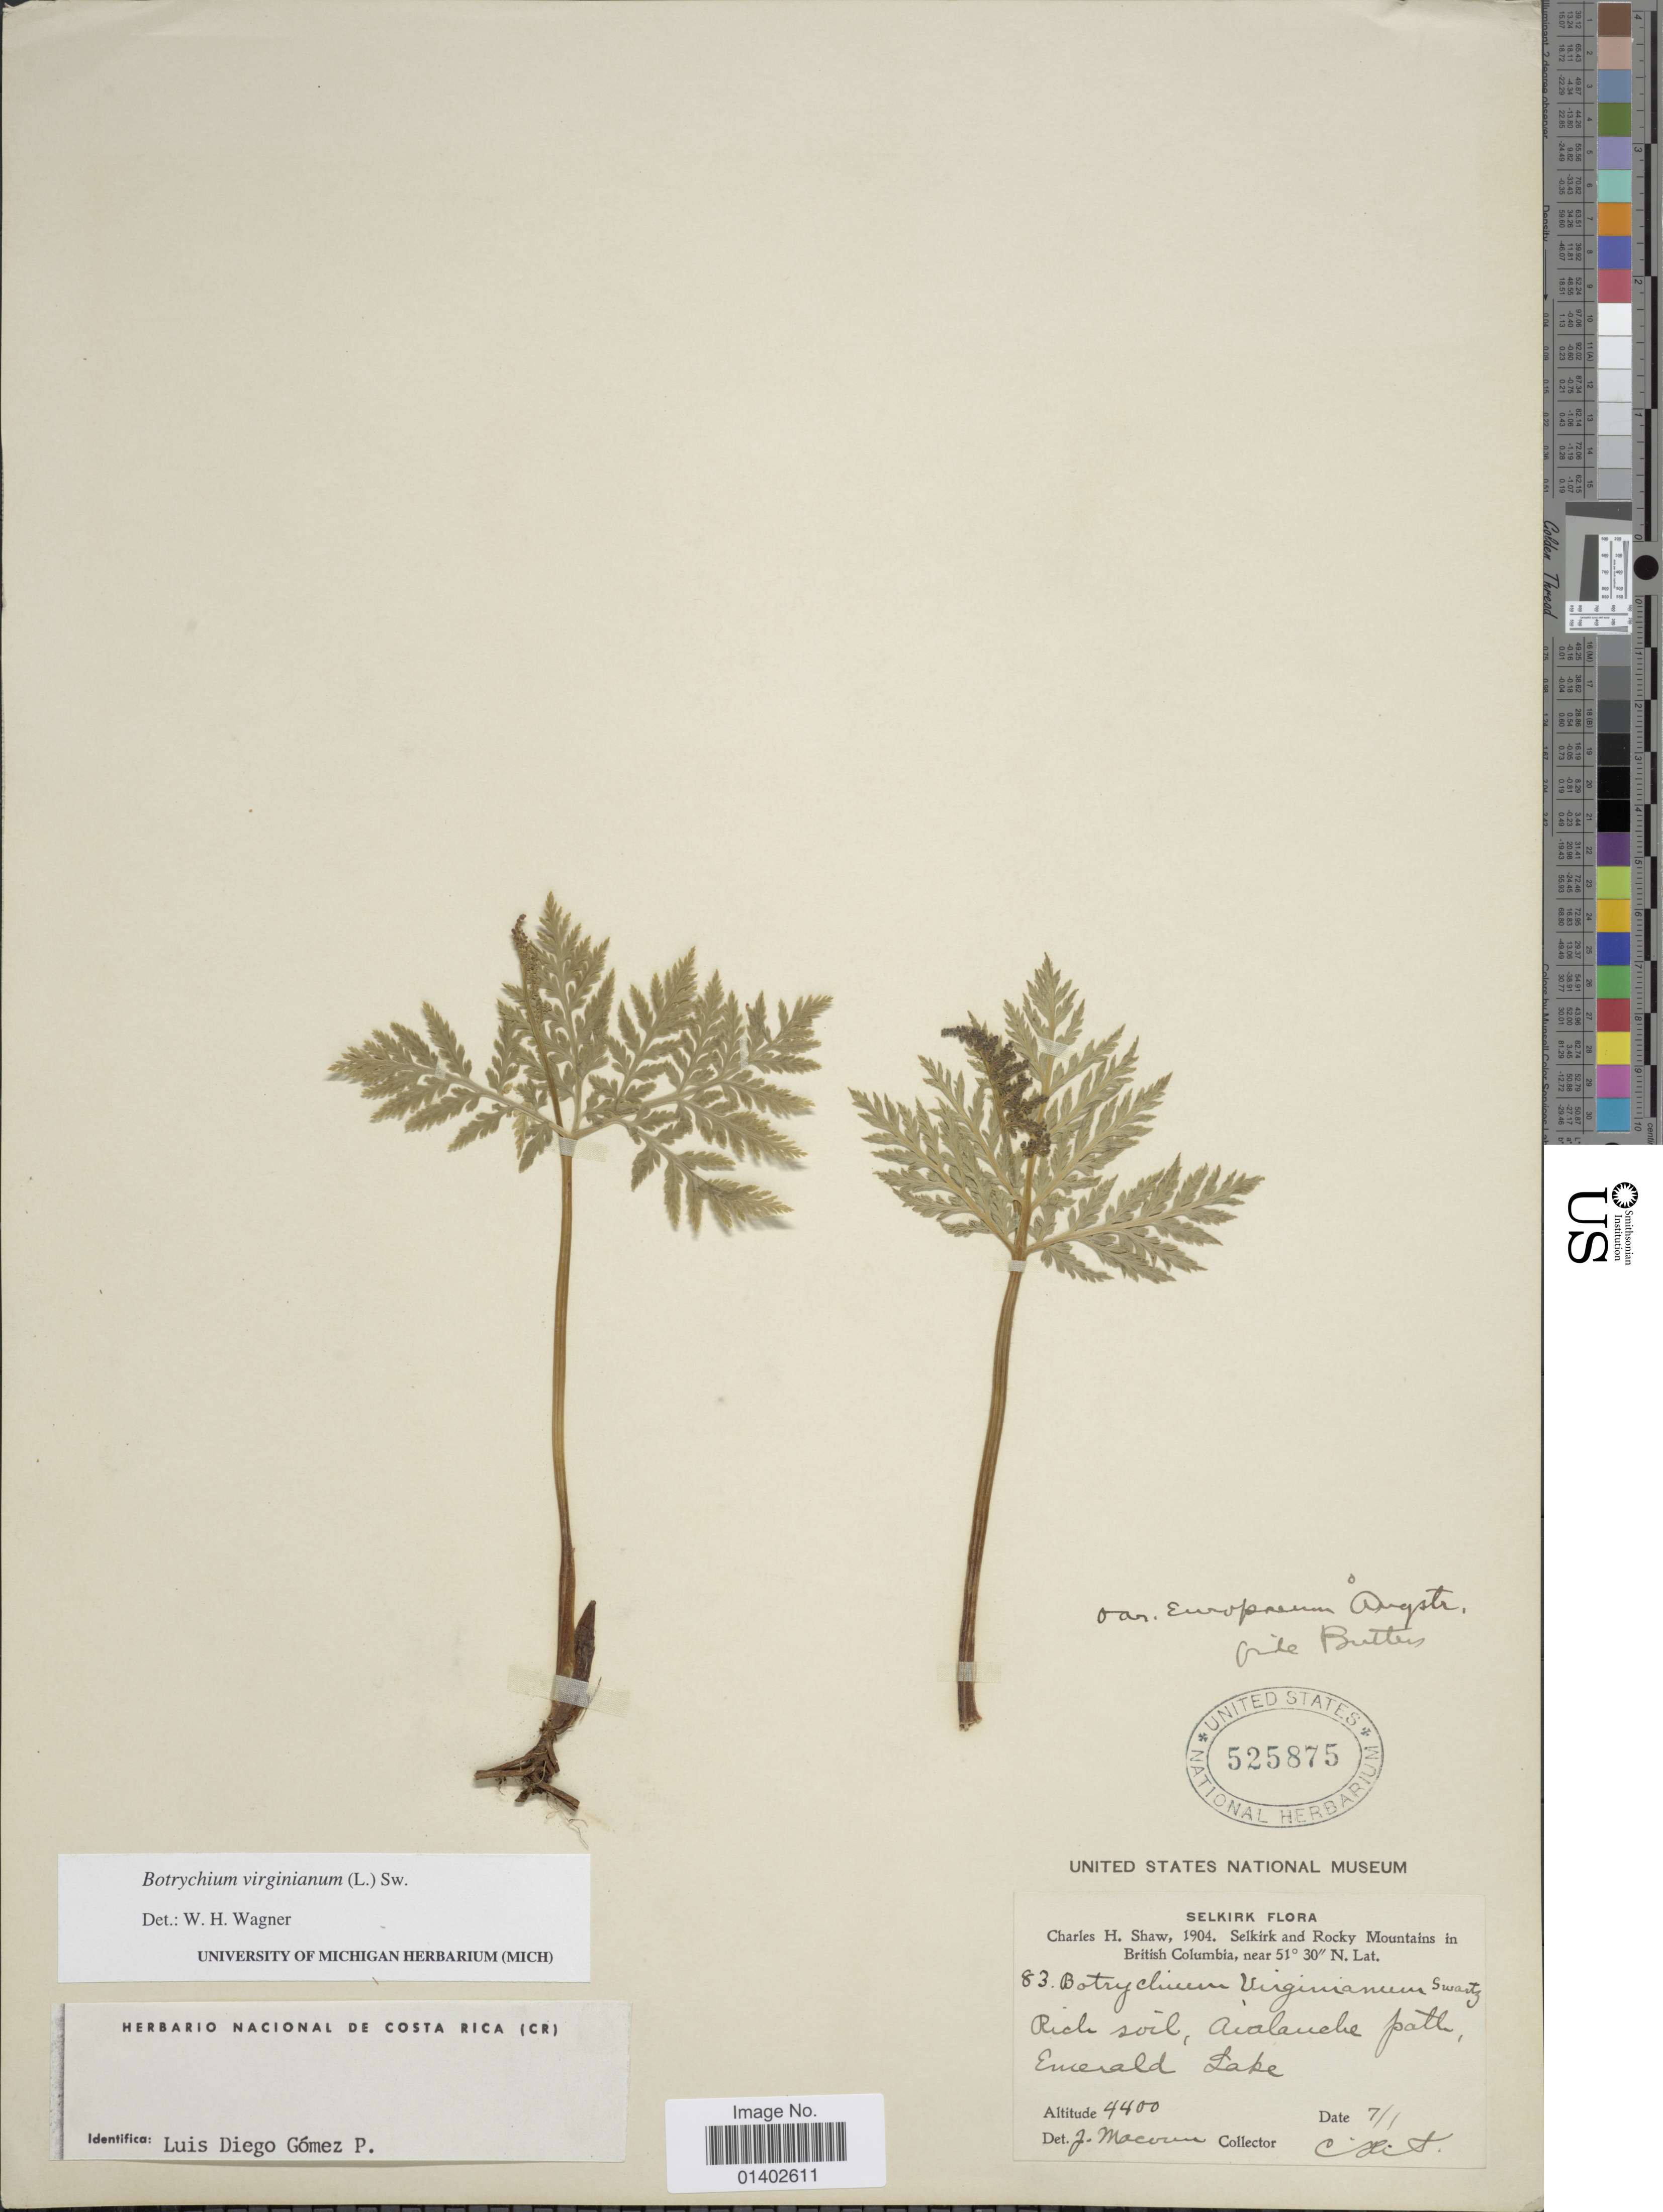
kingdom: Plantae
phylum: Tracheophyta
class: Polypodiopsida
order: Ophioglossales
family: Ophioglossaceae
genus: Botrychium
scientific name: Botrychium virginianum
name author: (L.) Sw.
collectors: C. H. Shaw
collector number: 83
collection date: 1904-01-07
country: Canada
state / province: British Columbia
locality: Selkirk and Rocky Mountains, Emerald Lake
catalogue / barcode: US 525875